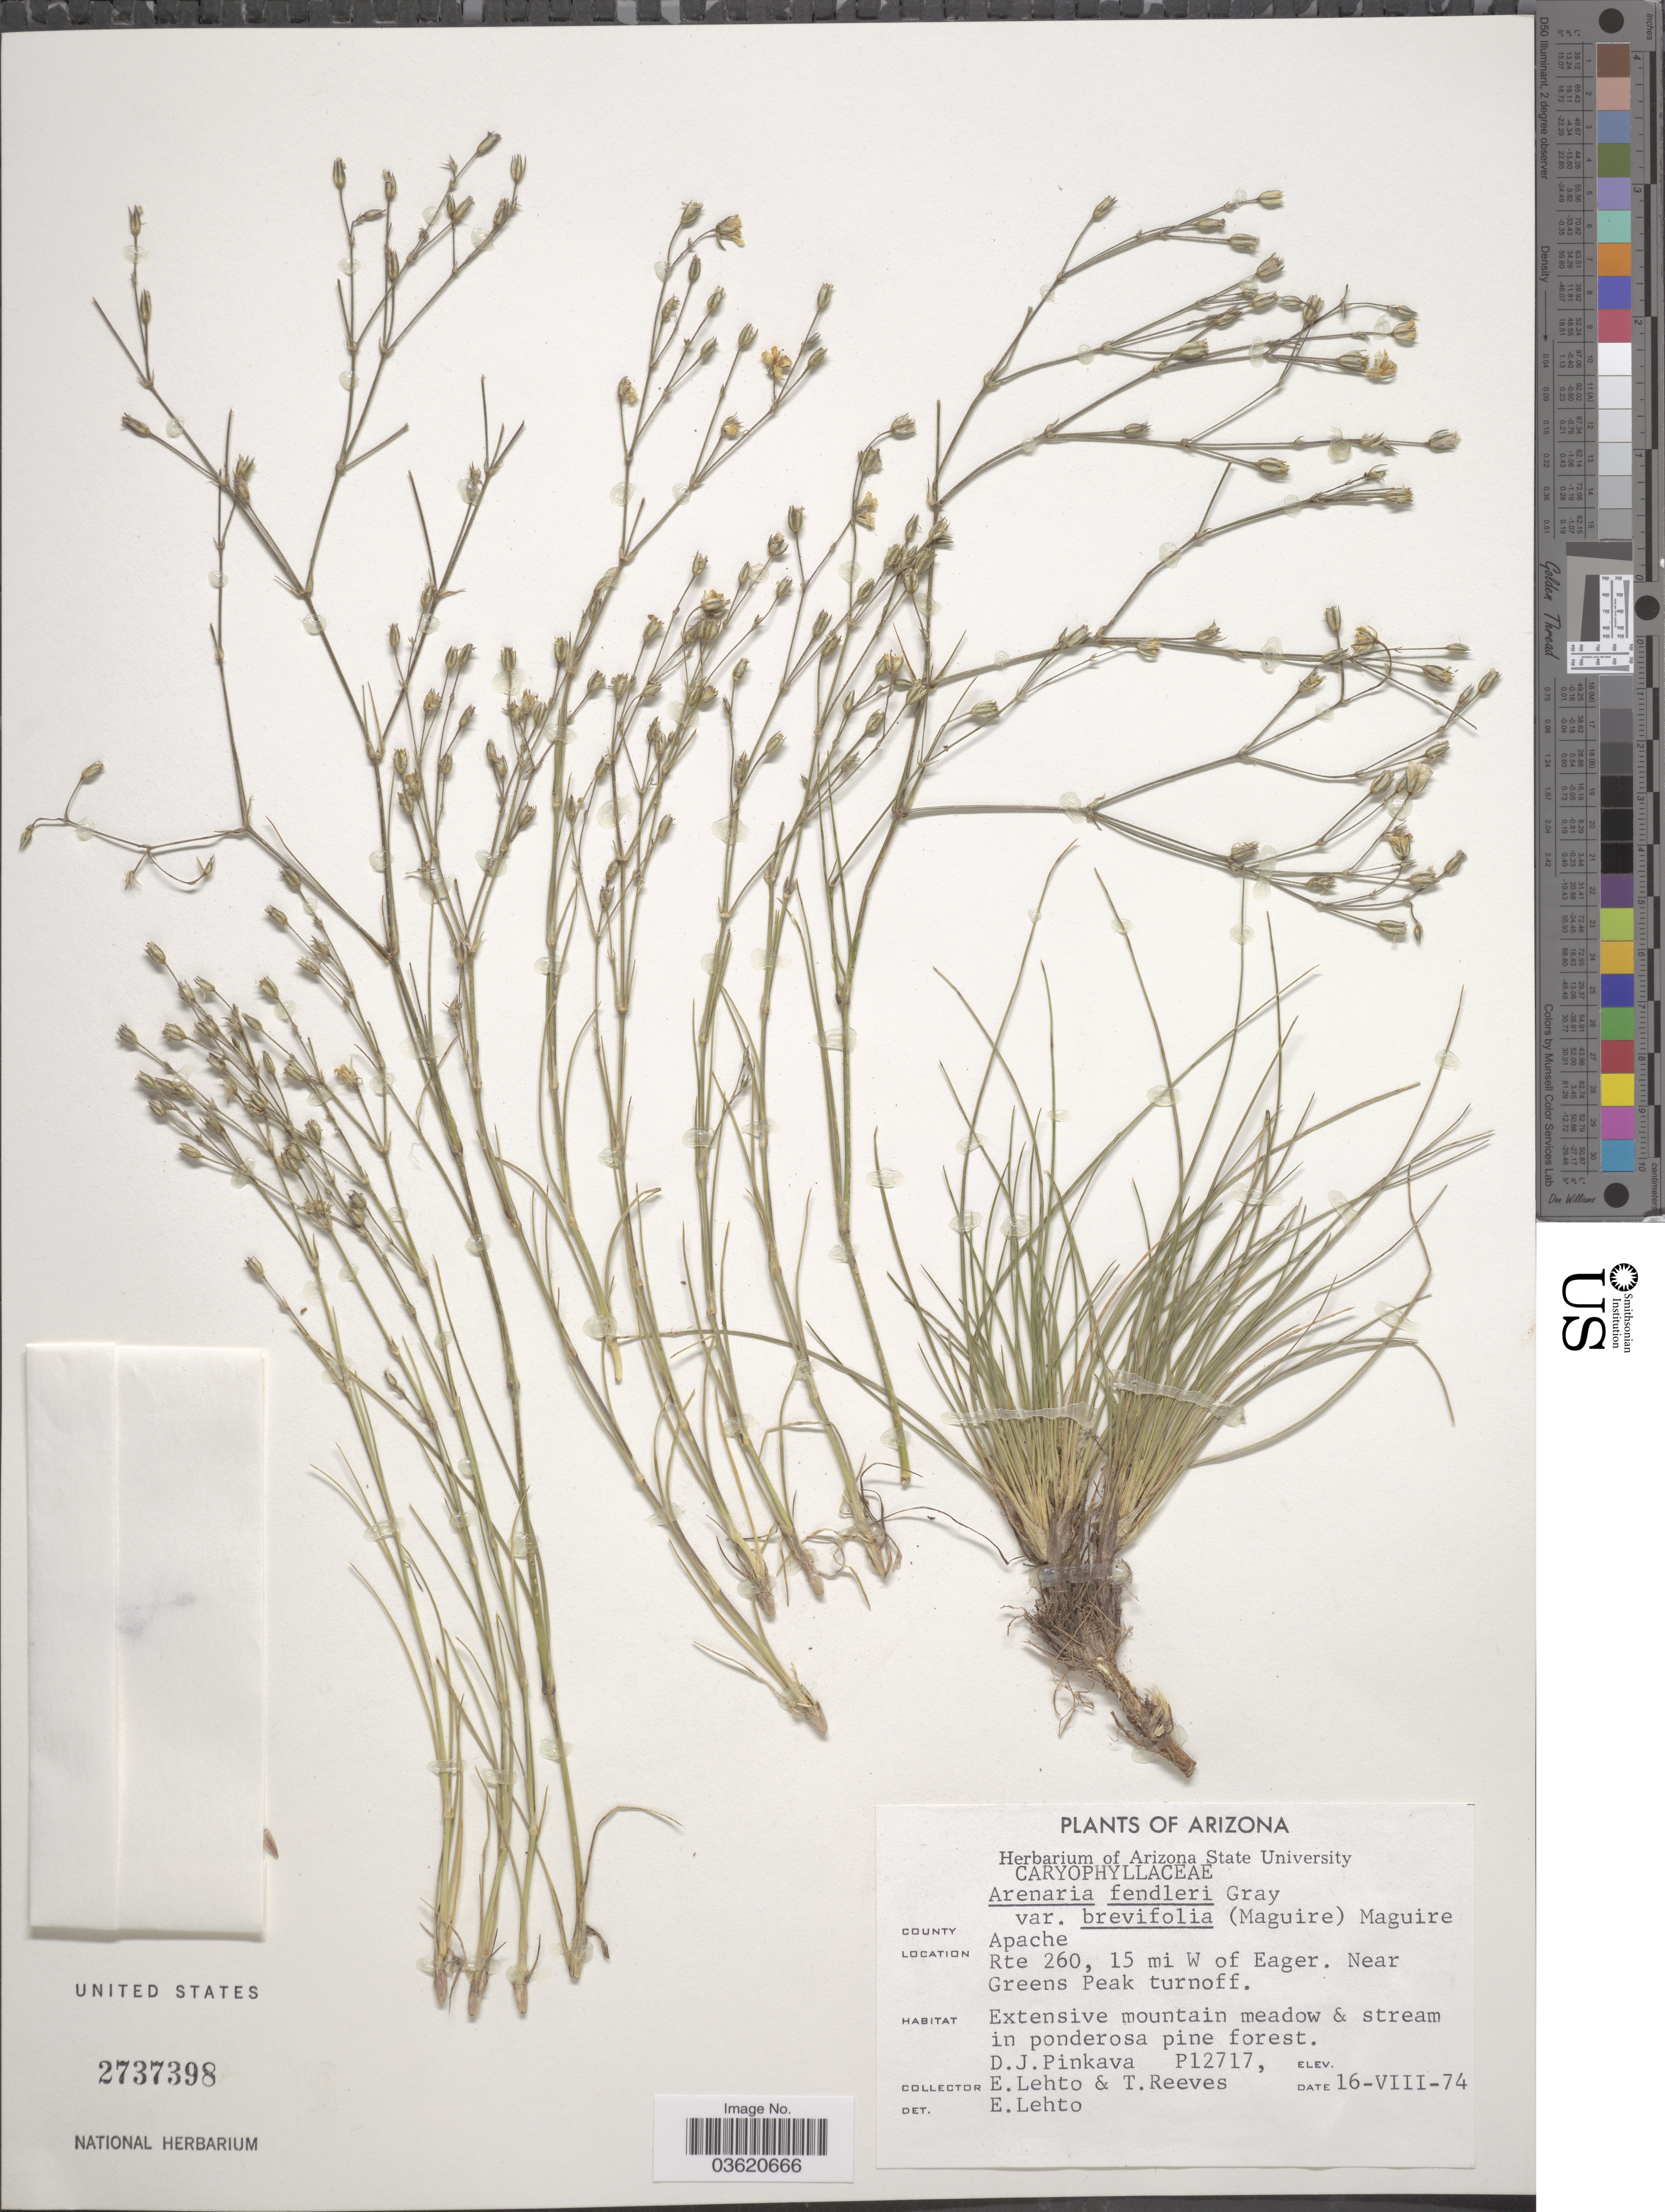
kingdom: Plantae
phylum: Tracheophyta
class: Magnoliopsida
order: Caryophyllales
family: Caryophyllaceae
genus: Eremogone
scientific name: Eremogone fendleri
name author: (A. Gray) Ikonn.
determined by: U.S. National Herbarium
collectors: D. J. Pinkava, E. Lehto & T. Reeves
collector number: P12717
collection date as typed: Transcribed d/m/y: 16/8/74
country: United States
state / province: Arizona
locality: County Apache. Rte 260, 15 mi W of Eager. Near Greens Peak turnoff.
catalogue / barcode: US 2737398